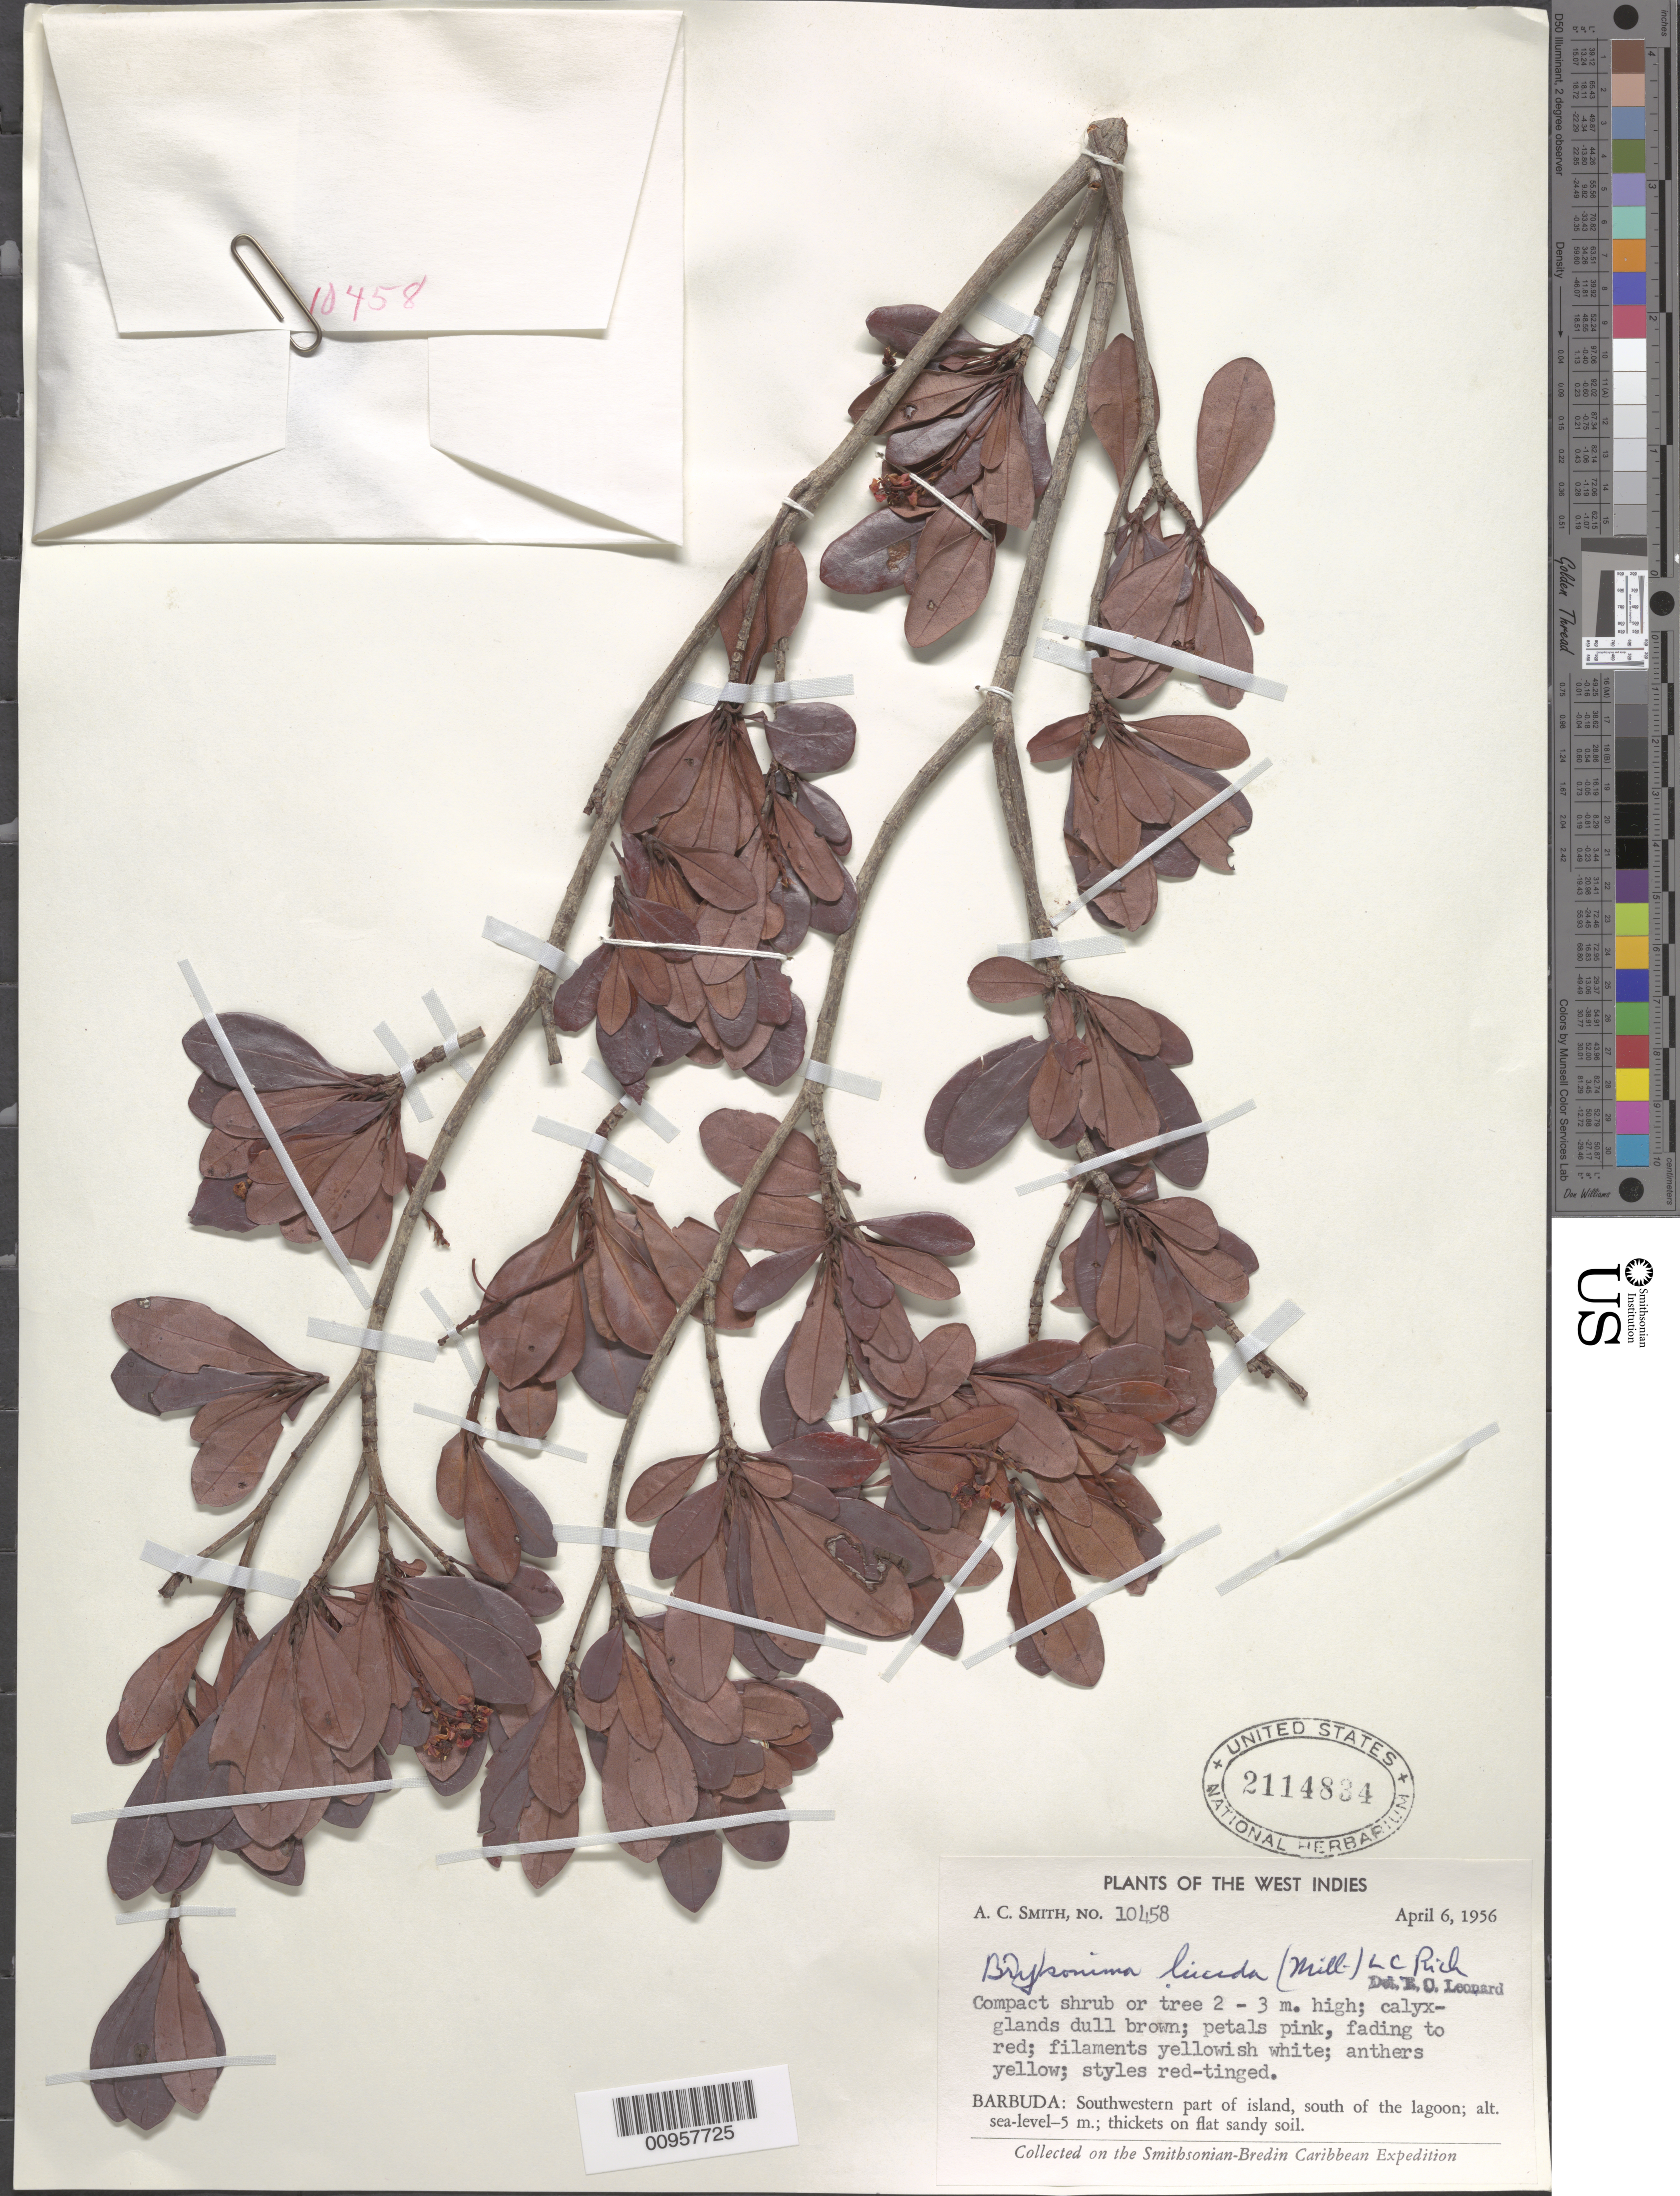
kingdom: Plantae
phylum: Tracheophyta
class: Magnoliopsida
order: Malpighiales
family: Malpighiaceae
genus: Byrsonima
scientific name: Byrsonima lucida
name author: (Mill.) DC.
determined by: Leonard, Emery C., (US)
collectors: A. C. Smith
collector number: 10458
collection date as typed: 06 Apr 1956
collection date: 1956-04-06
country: Antigua and Barbuda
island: Barbuda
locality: Southwestern part of island, south of the lagoon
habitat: Thickets on flat sandy soil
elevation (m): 0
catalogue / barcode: US 2114834